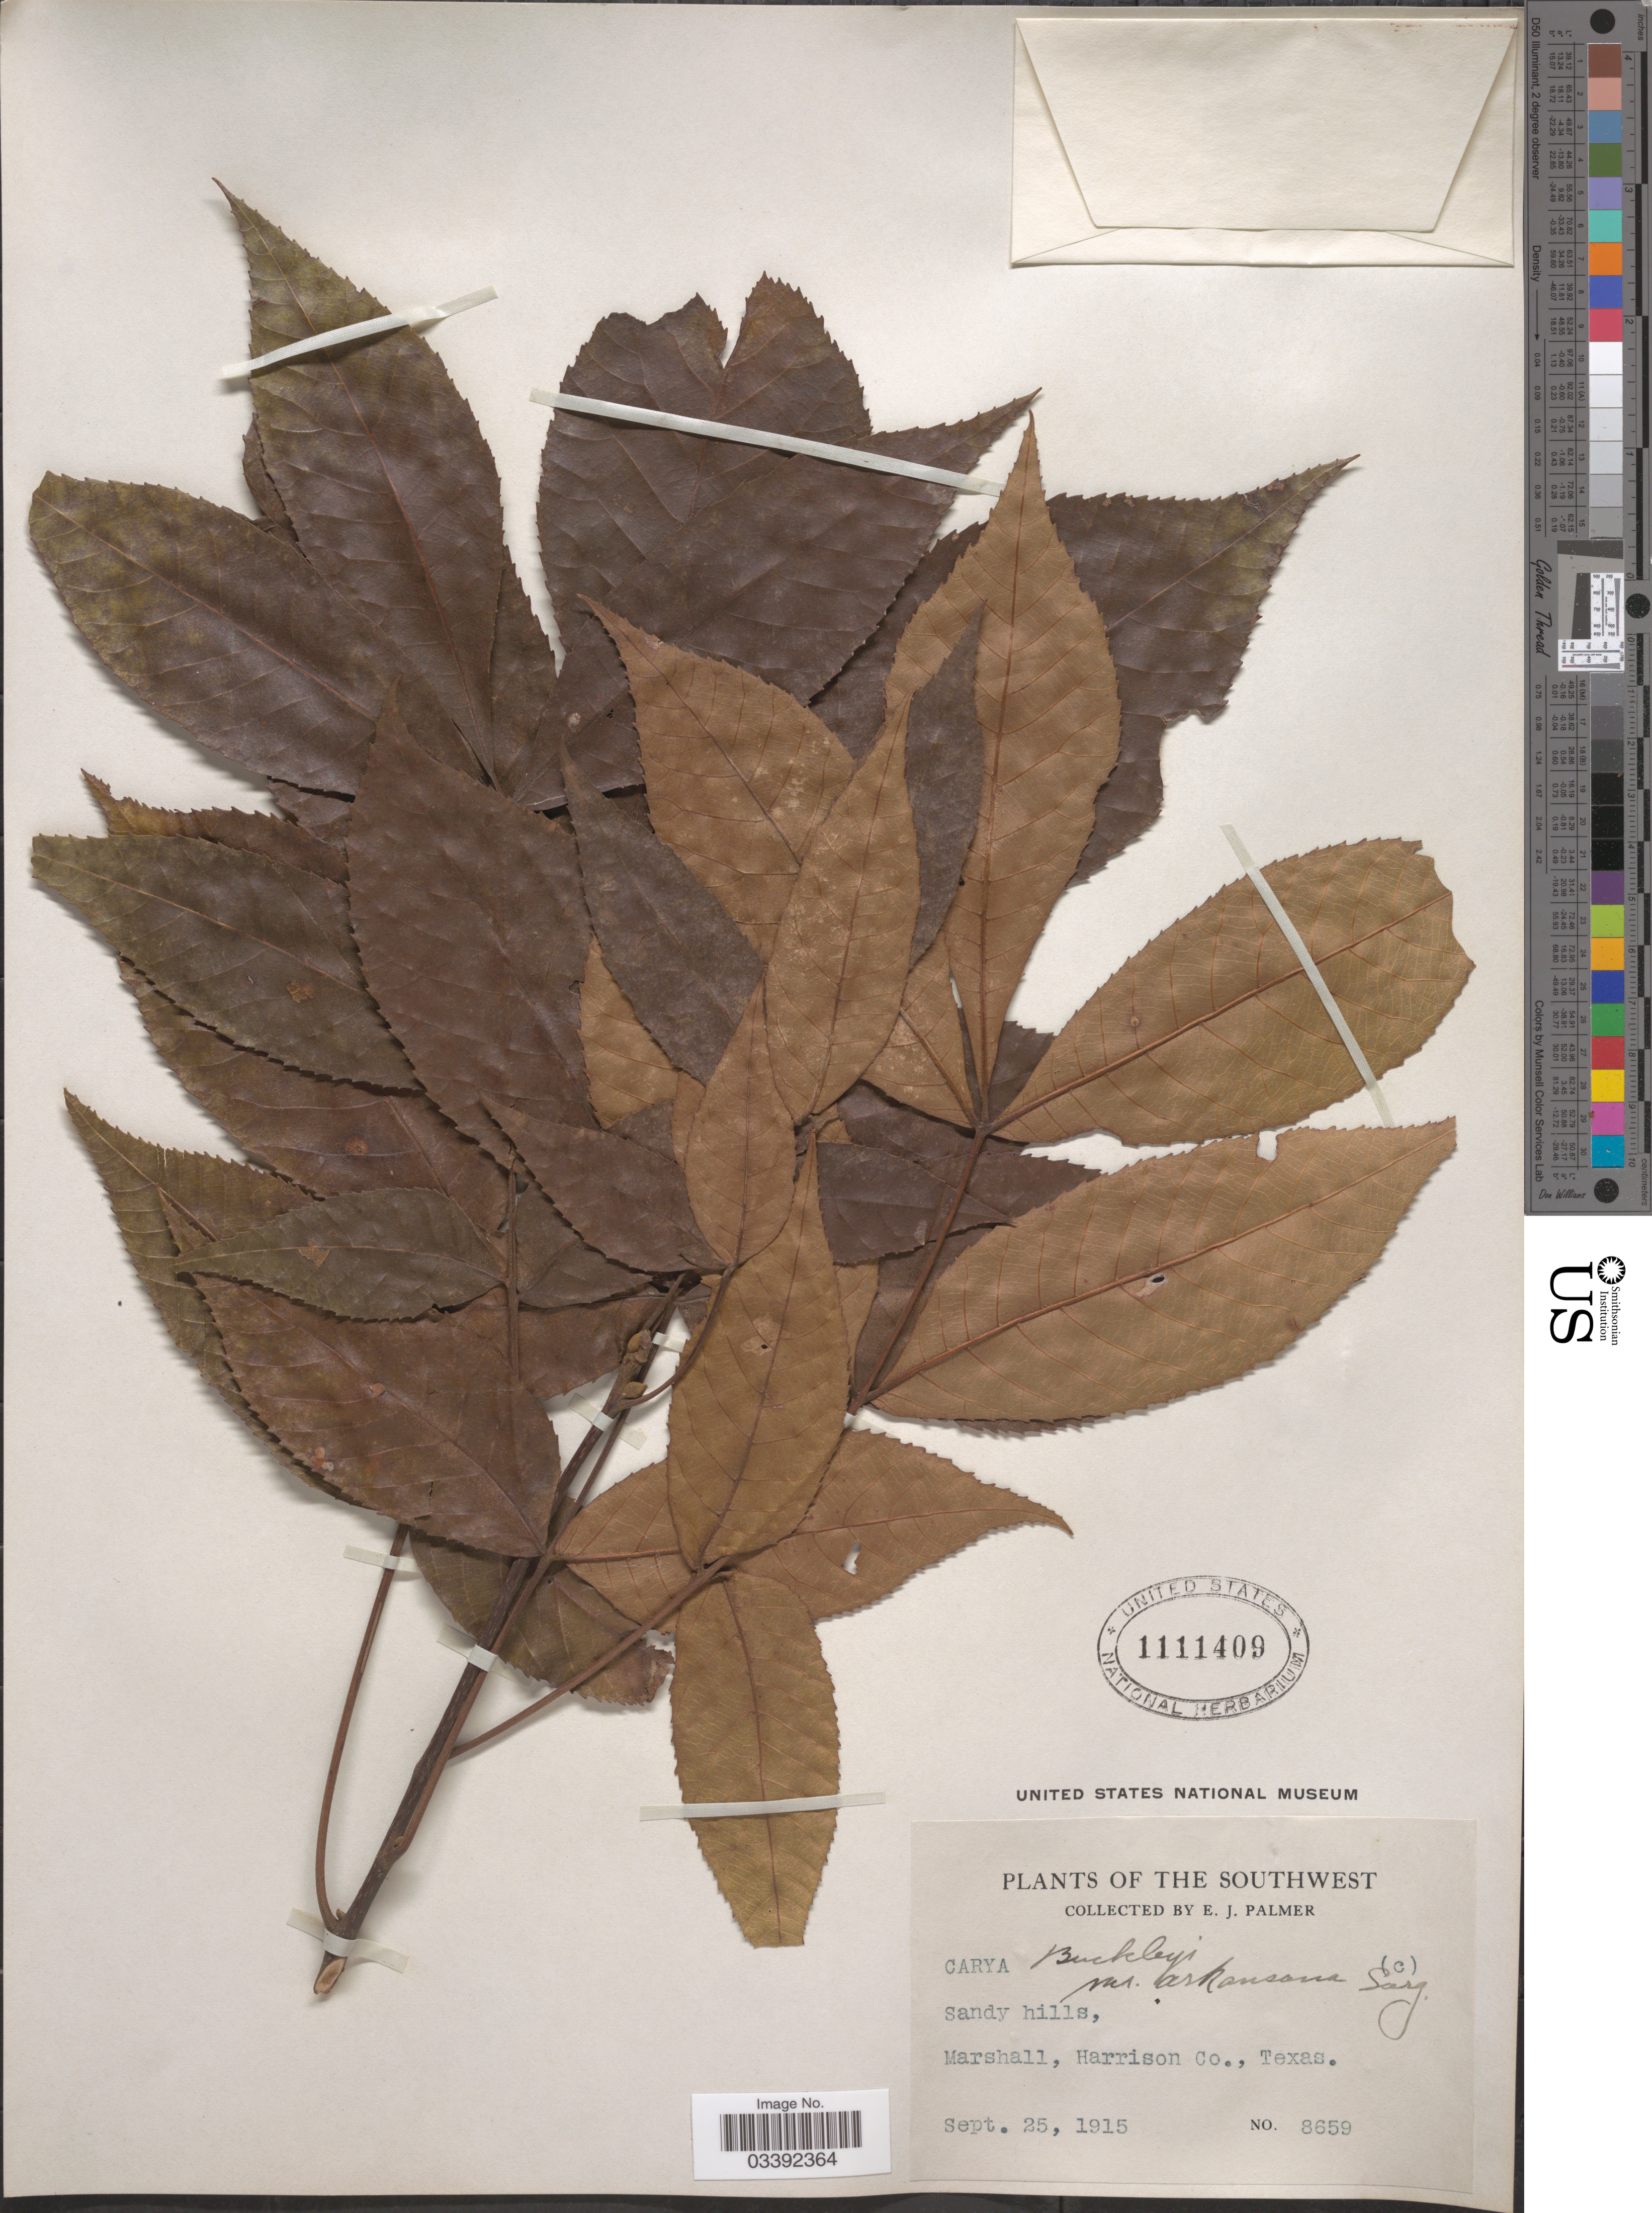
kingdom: Plantae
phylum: Tracheophyta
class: Magnoliopsida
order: Fagales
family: Juglandaceae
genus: Carya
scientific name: Carya texana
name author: Buckley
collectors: E. J. Palmer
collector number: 8659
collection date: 1915-09-25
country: United States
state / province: Texas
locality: Southwest. Marshall, Harrison Co.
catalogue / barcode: US 1111409